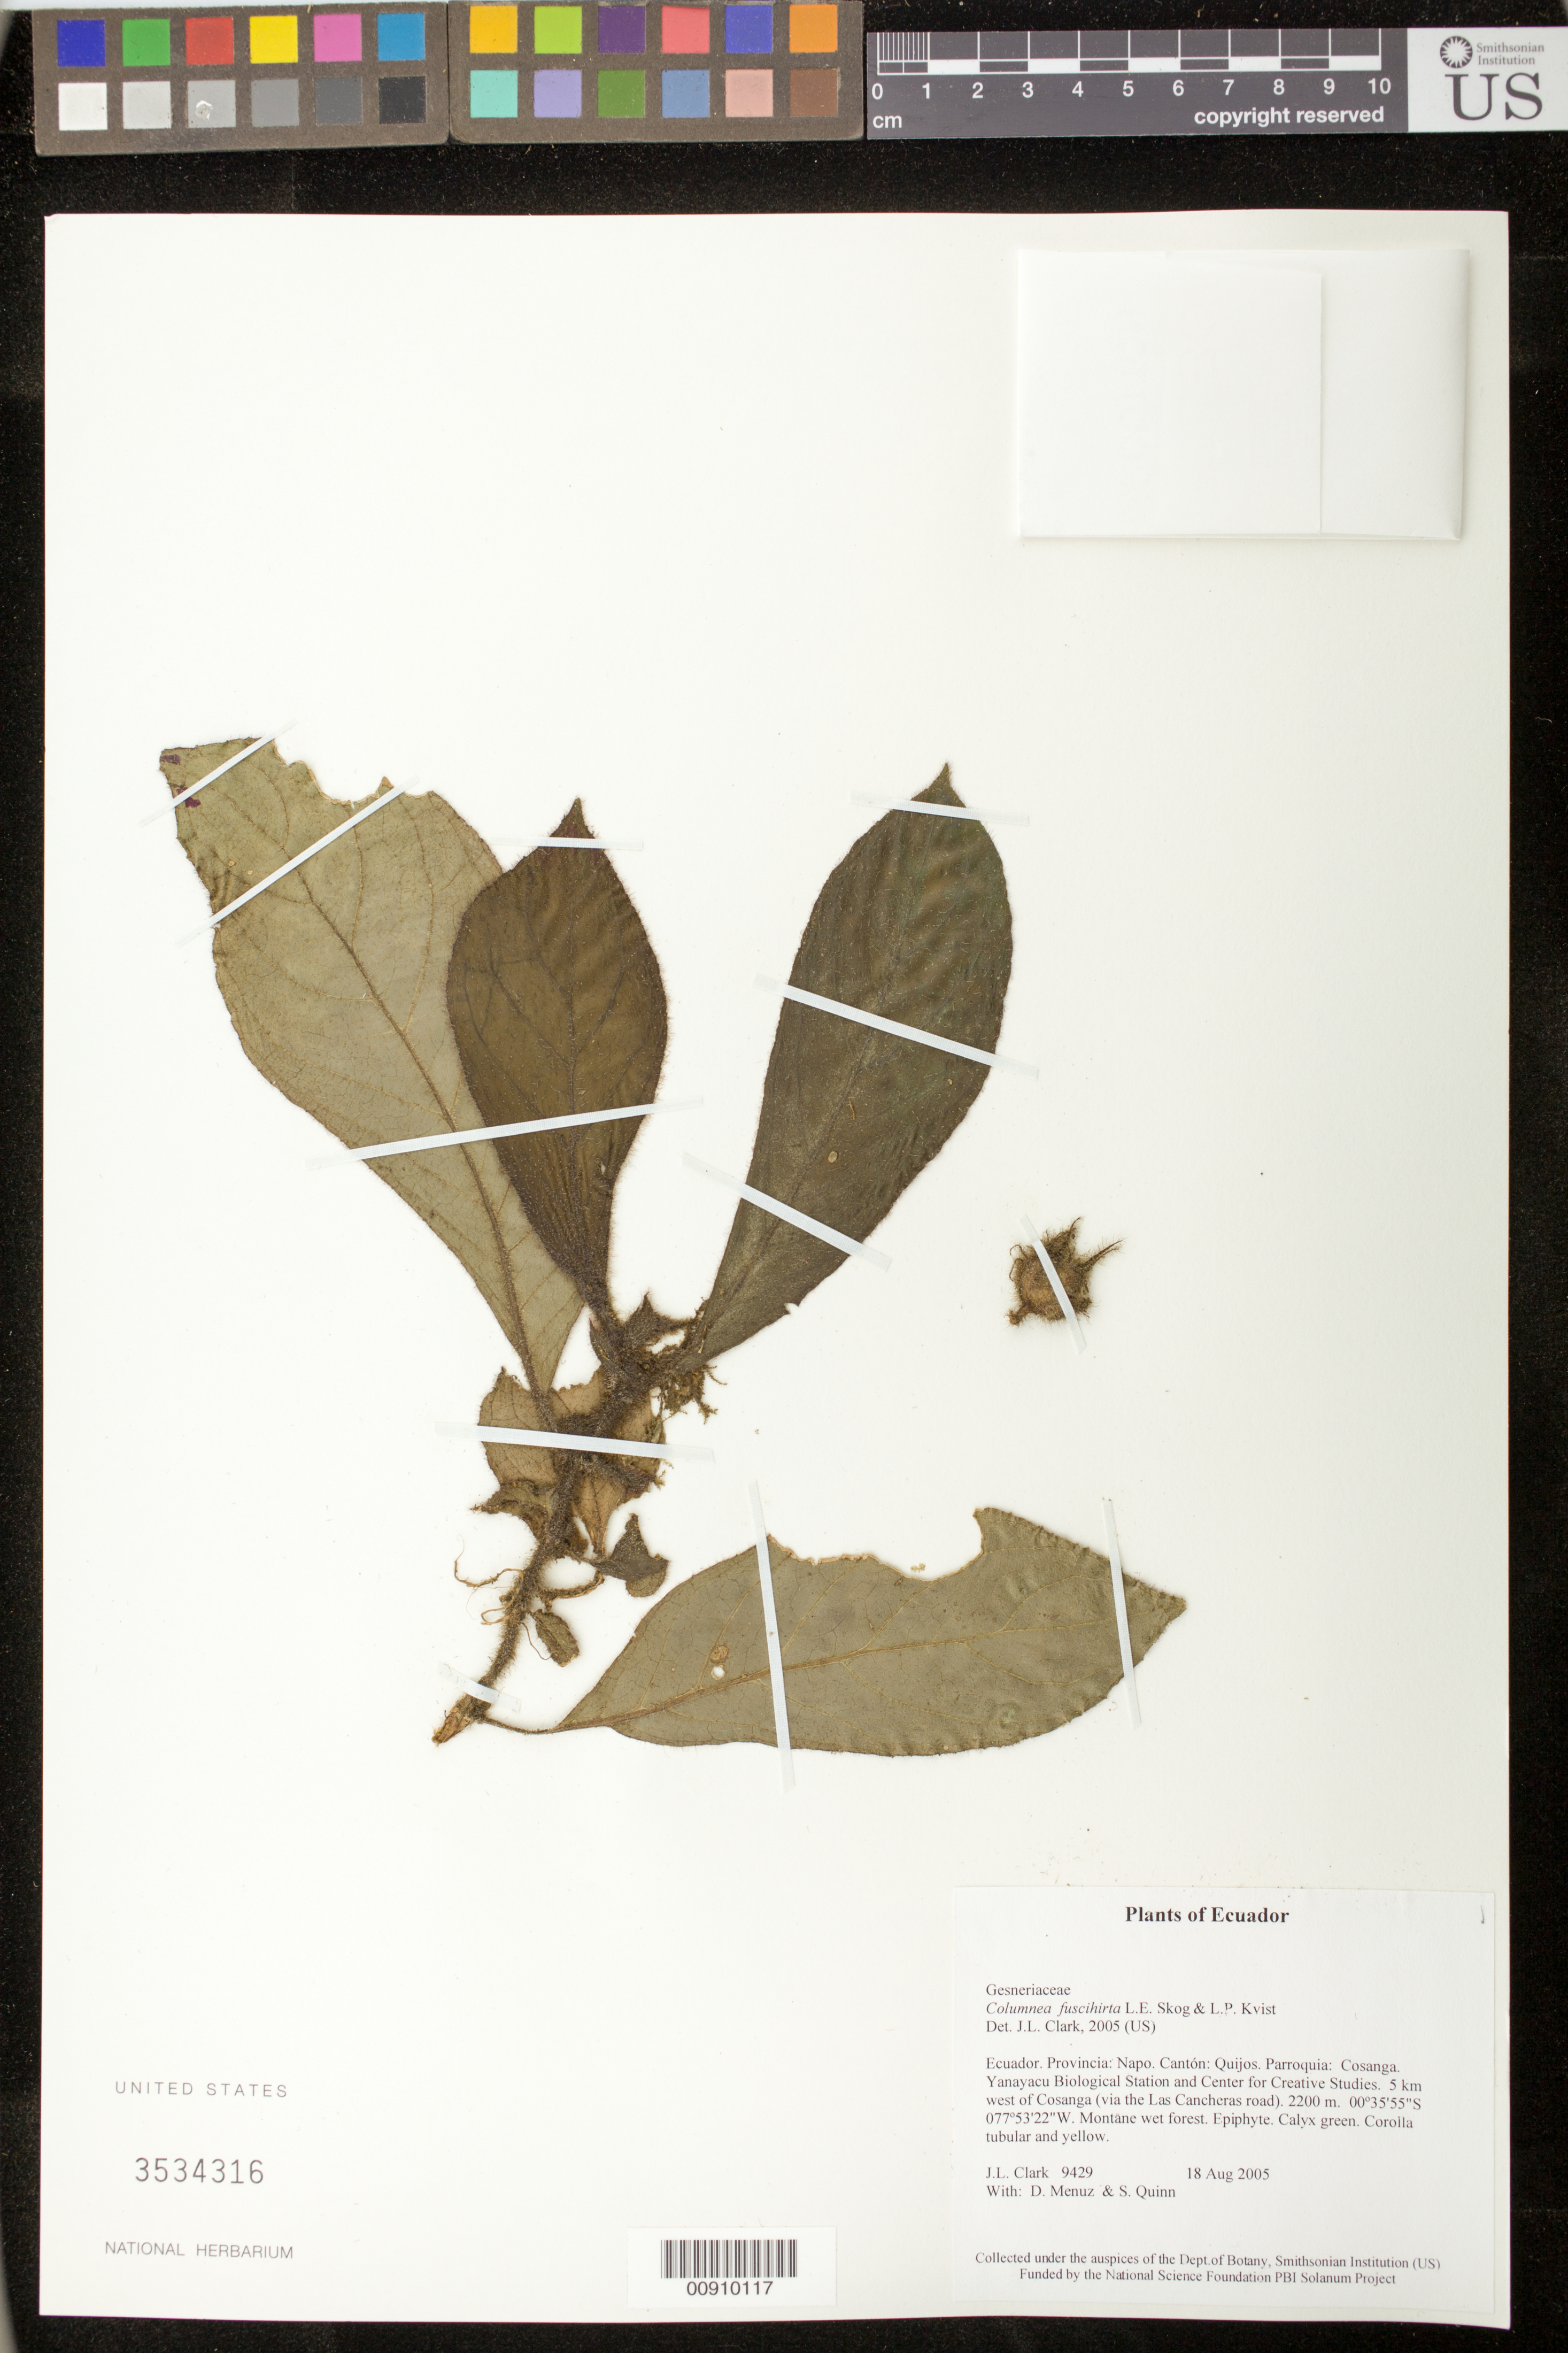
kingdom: Plantae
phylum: Tracheophyta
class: Magnoliopsida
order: Lamiales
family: Gesneriaceae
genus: Columnea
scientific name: Columnea fuscihirta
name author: L.P. Kvist & L.E. Skog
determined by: Clark, J. L., (SEL), The Marie Selby Botanical Garden (UNITED STATES)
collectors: J. L. Clark, D. Menuz & S. Quinn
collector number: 9429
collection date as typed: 18 Aug 2005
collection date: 2005-08-18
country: Ecuador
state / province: Napo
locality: Quijos. Parroquia: Cosanga. Yanayacu Biological Station and Center for Creative Studies. 5 km west of Cosanga (via the Las Cancheras road).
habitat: Montane wet forest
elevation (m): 2200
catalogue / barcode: US 3534316